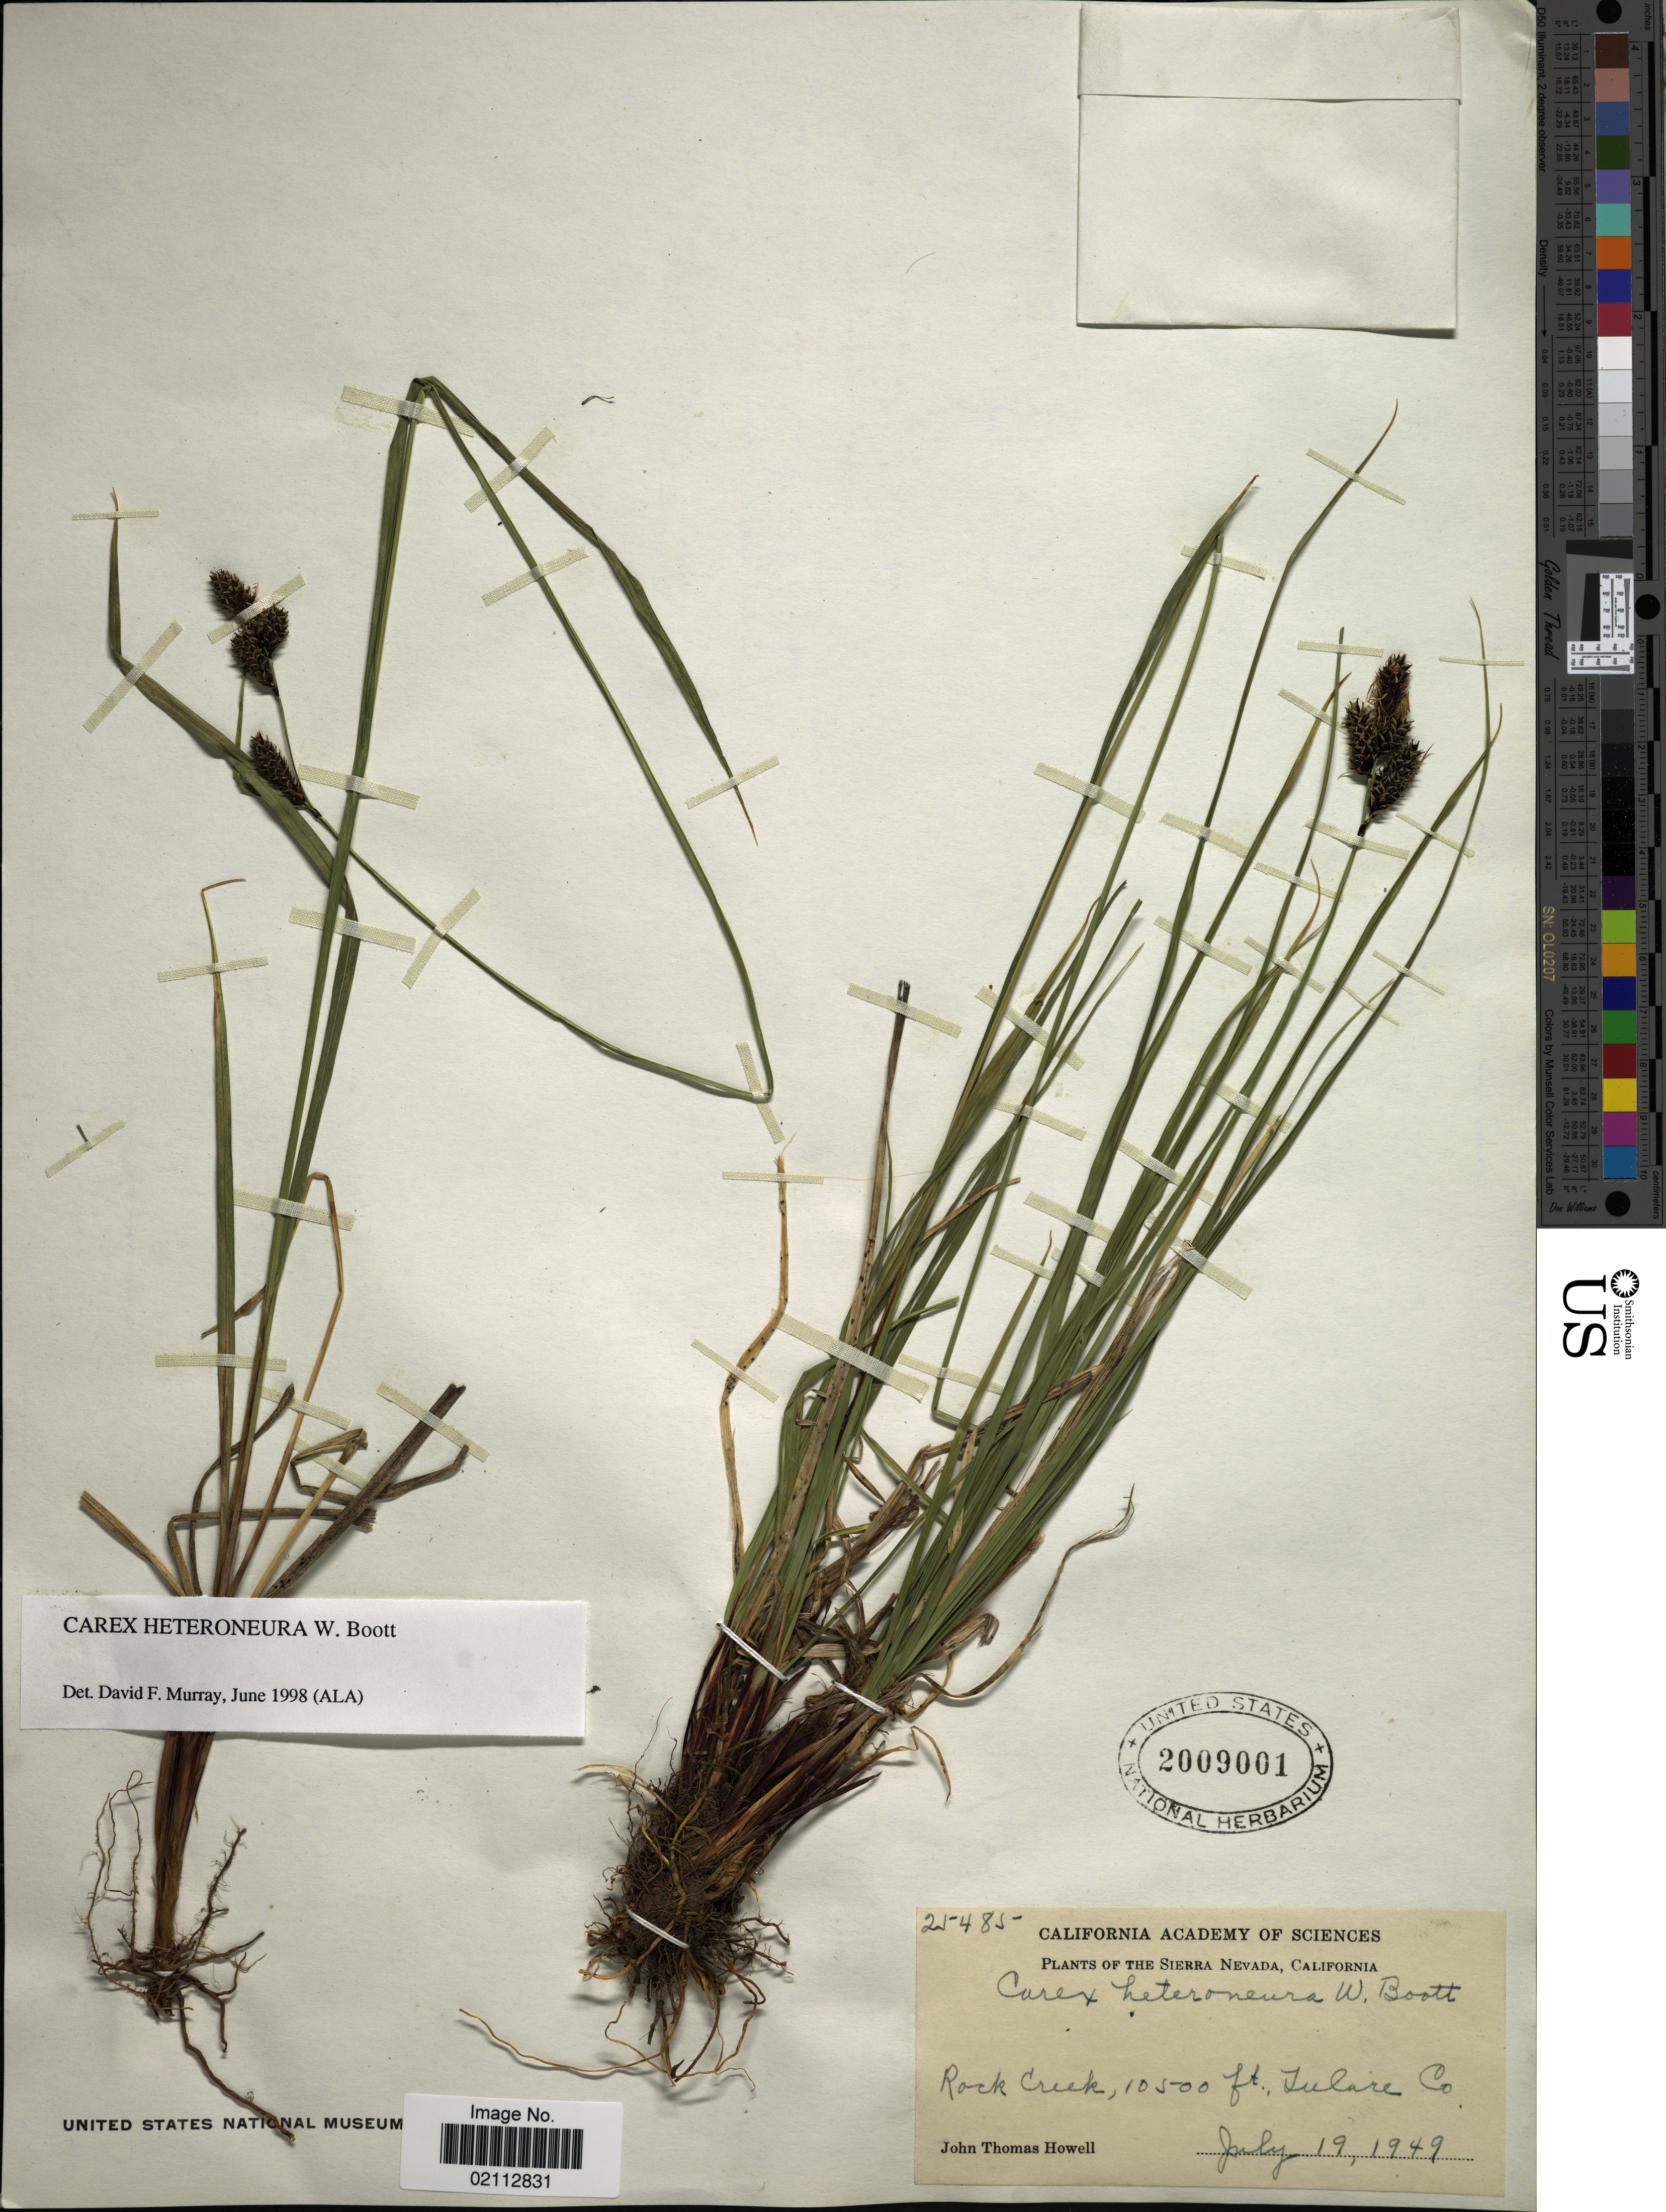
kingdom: Plantae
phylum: Tracheophyta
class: Liliopsida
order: Poales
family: Cyperaceae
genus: Carex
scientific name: Carex heteroneura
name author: S. Watson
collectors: J. T. Howell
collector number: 25485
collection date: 1949-07-19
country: United States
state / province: California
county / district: Tulare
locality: Sierra Nevada. Rock Creek, Tulare Co.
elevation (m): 3200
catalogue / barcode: US 2009001